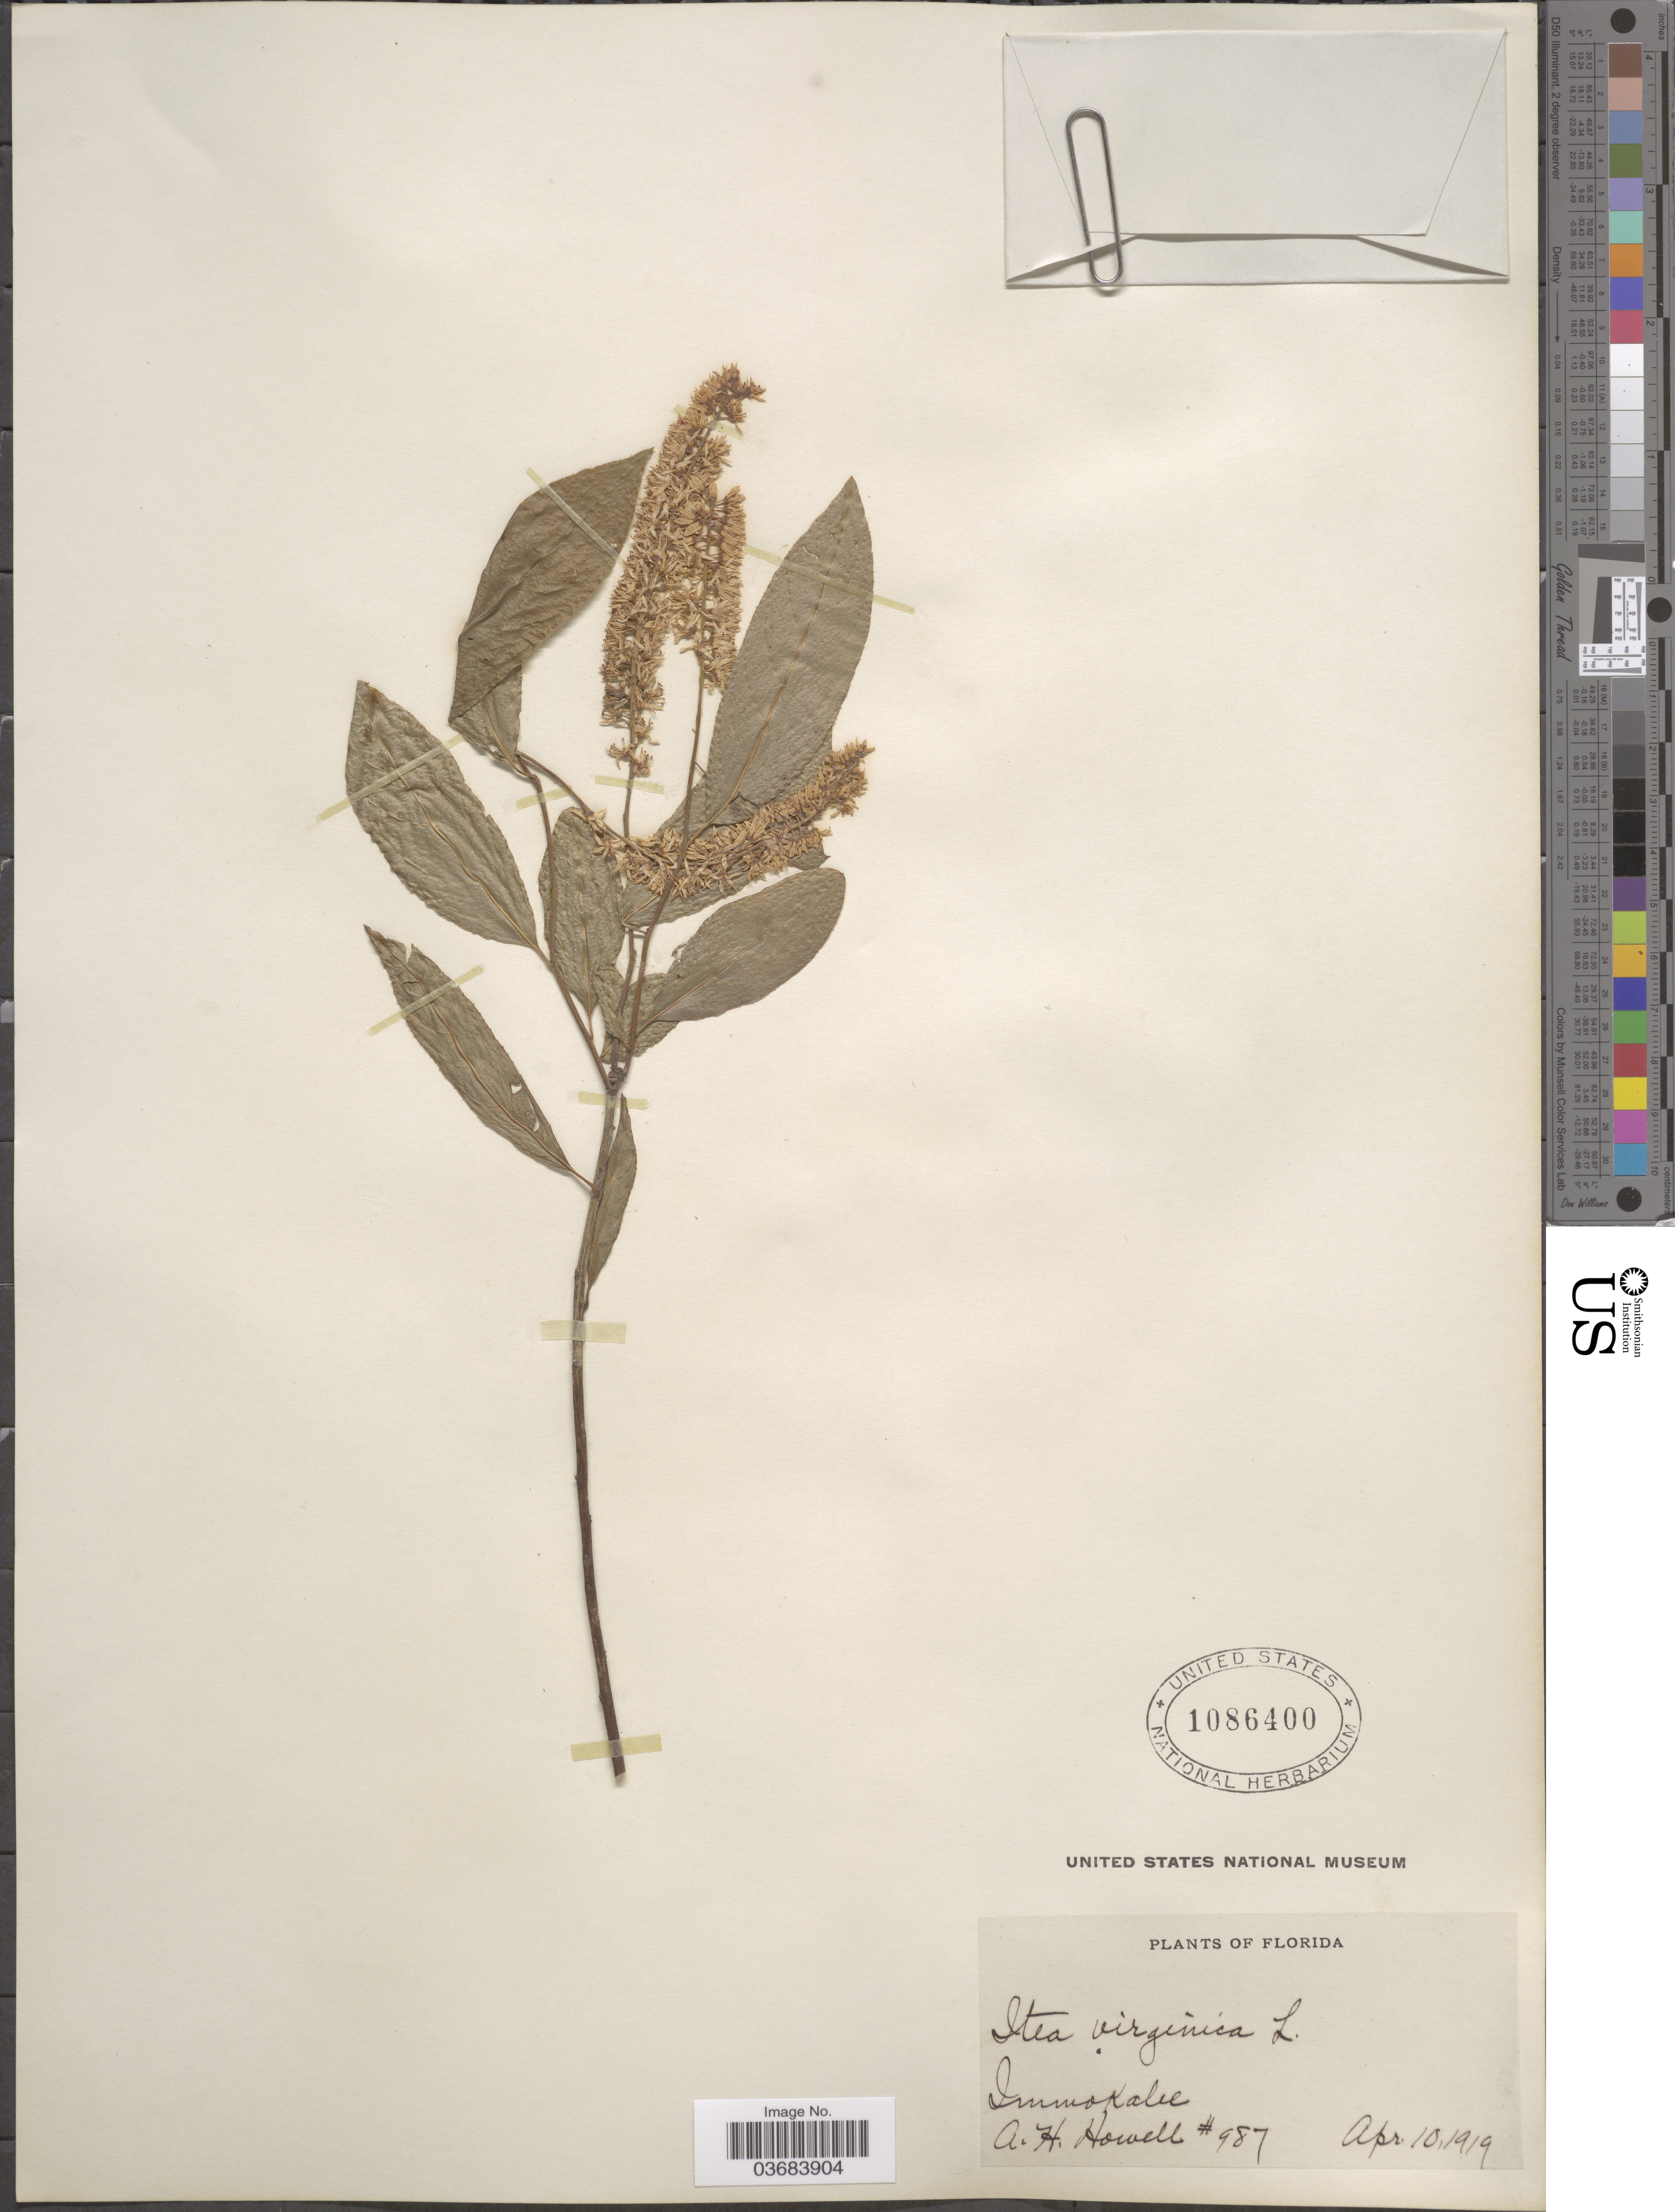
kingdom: Plantae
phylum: Tracheophyta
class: Magnoliopsida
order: Saxifragales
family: Iteaceae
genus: Itea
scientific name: Itea virginica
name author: L.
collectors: A. Howell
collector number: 987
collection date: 1919-04-10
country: United States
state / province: Florida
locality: Immokalee.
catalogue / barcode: US 1086400